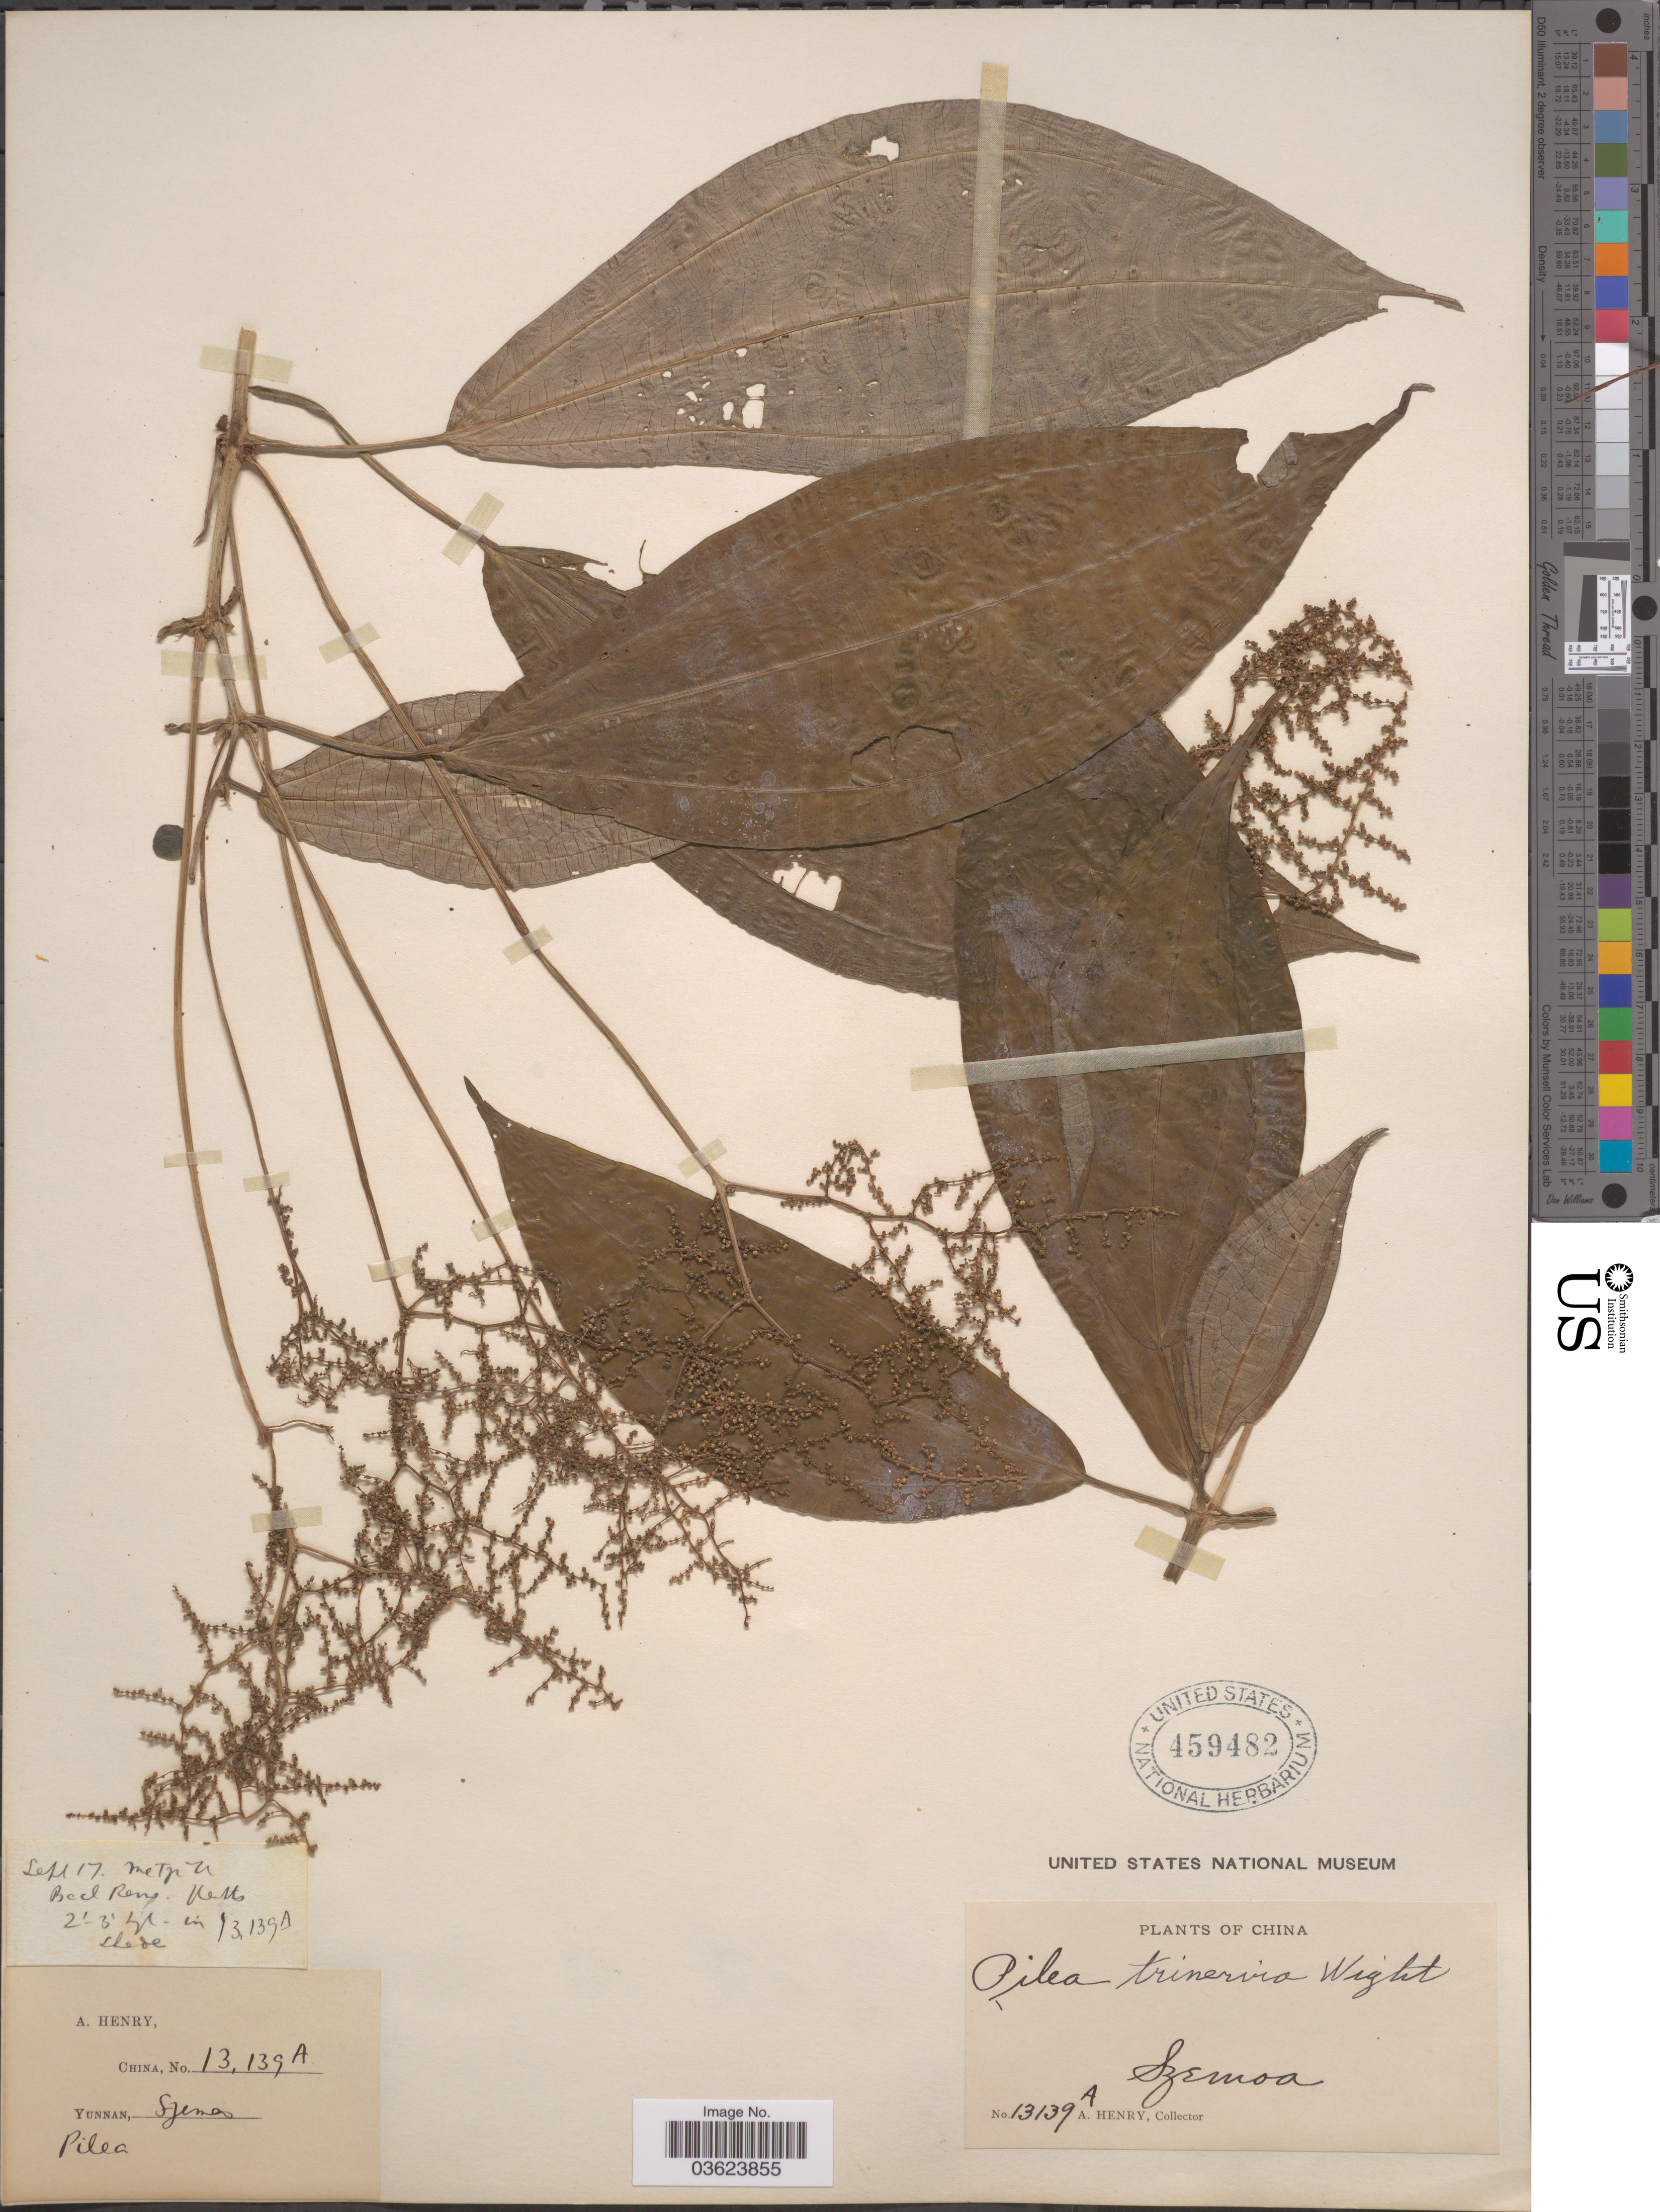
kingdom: Plantae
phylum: Tracheophyta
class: Magnoliopsida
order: Rosales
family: Urticaceae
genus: Pilea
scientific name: Pilea trinervia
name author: (Roxb.) Wight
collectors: A. Henry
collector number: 13139 A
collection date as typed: Transcribed d/m/y: /9/17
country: China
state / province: Yunnan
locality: Szemoa.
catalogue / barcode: US 459482